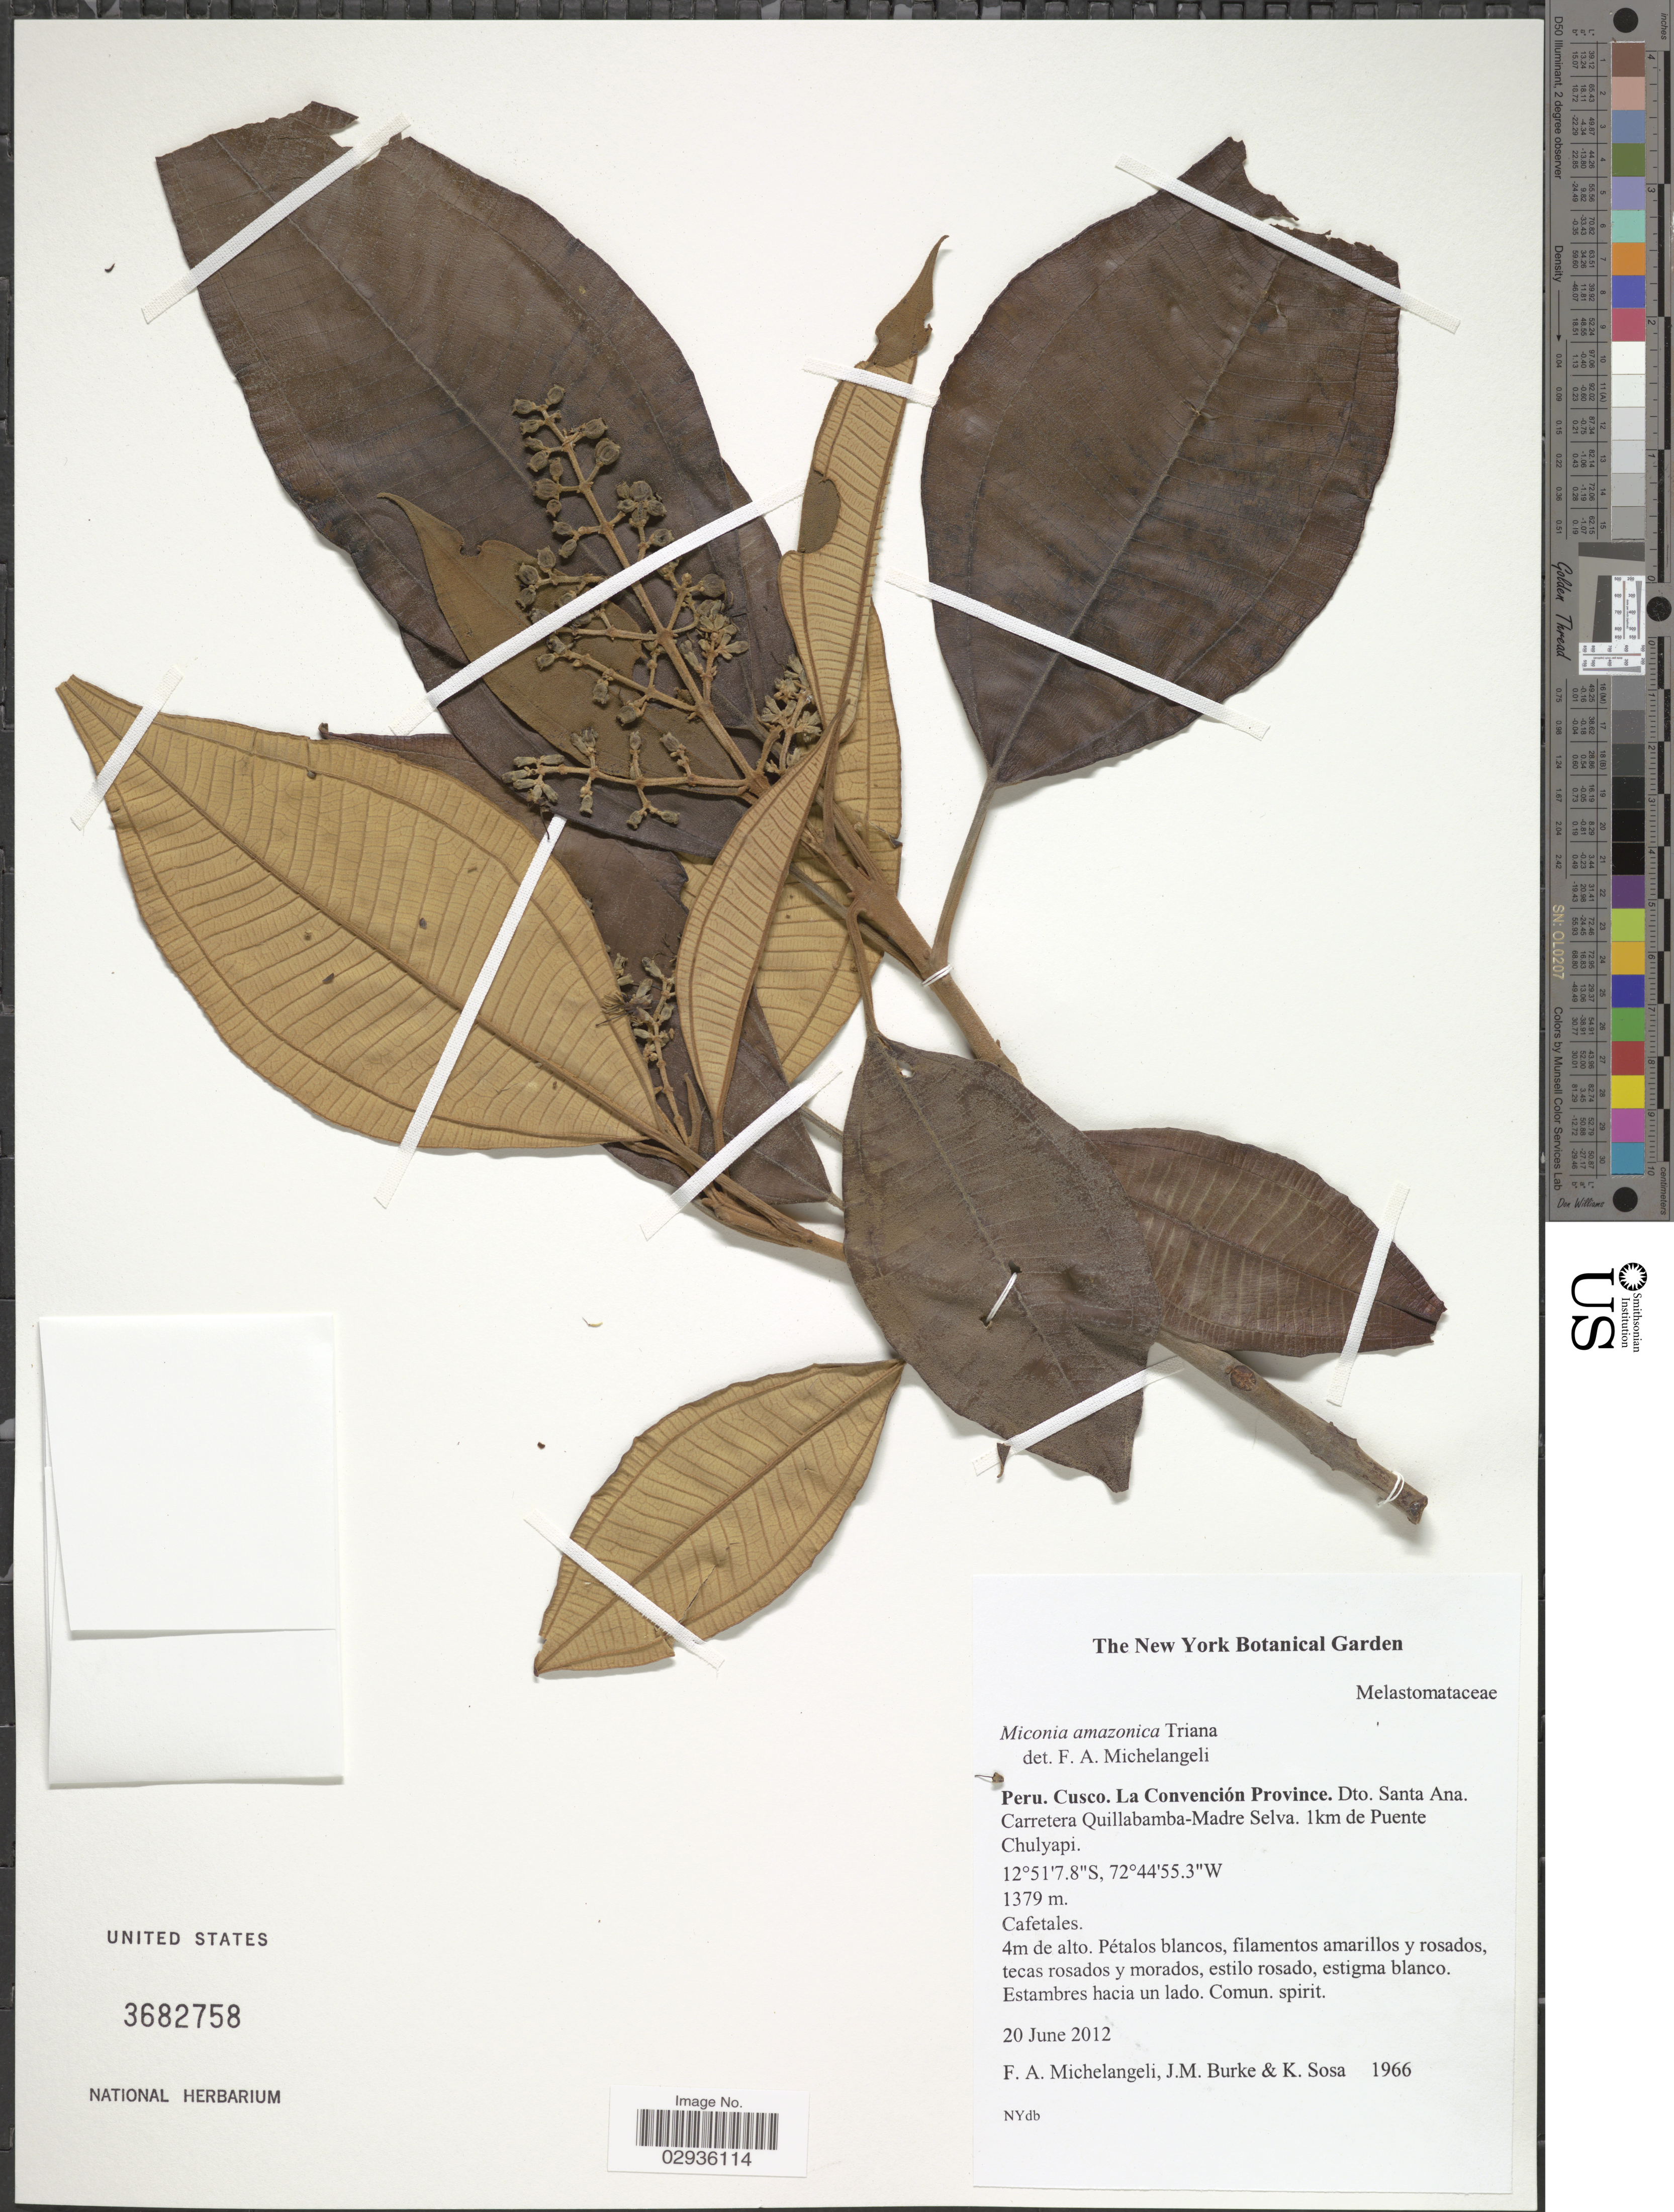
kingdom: Plantae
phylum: Tracheophyta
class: Magnoliopsida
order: Myrtales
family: Melastomataceae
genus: Miconia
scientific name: Miconia amazonica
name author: Triana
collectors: F. A. Michelangeli, Jac. M. Burke & K. Sosa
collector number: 1966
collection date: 2012-06-20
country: Peru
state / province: Cusco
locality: La Convención Province. Dto. Santa Ana. Carretera Quillabamba-Madre Selva. 1km de Puente Chulyapi.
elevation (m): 1379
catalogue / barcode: US 3682758